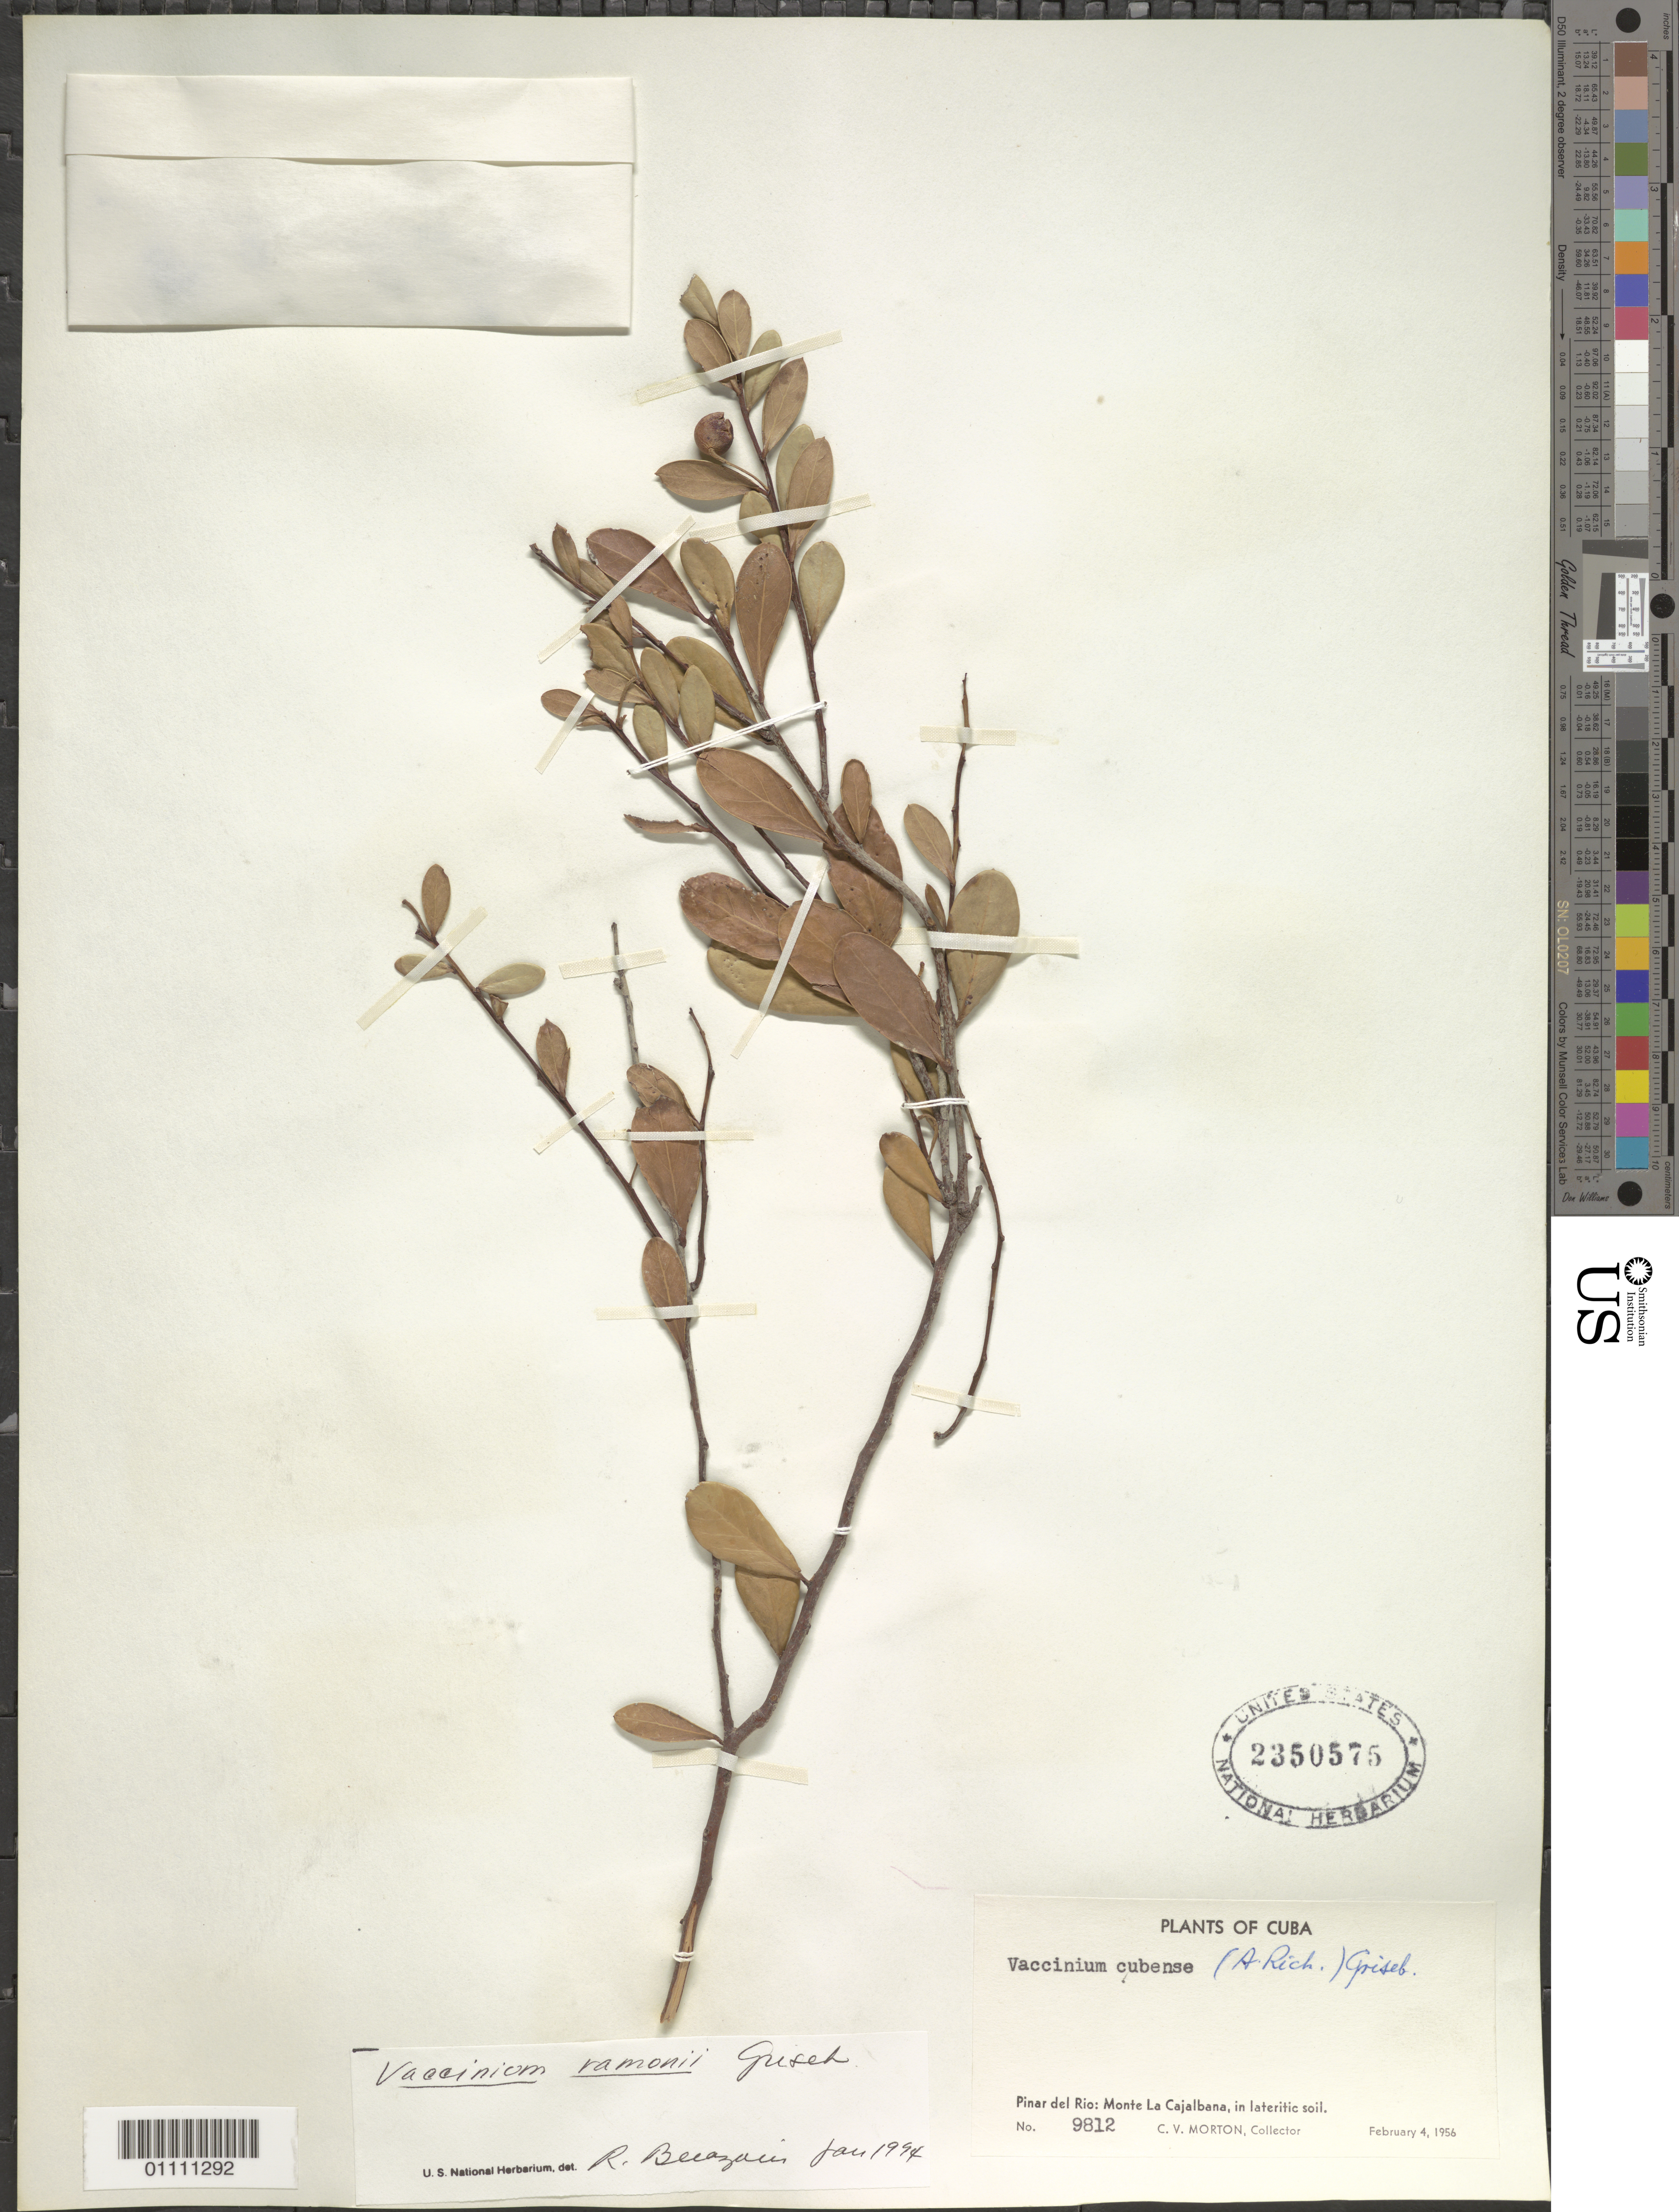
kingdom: Plantae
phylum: Tracheophyta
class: Magnoliopsida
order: Ericales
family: Ericaceae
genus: Vaccinium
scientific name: Vaccinium ramonii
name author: Griseb.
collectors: C. V. Morton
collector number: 9812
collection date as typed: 04 Feb 1956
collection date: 1956-02-04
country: Cuba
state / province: Pinar del Rio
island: Cuba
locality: Monte La Cajalbana, in lateritic soil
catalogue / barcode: US 2350575